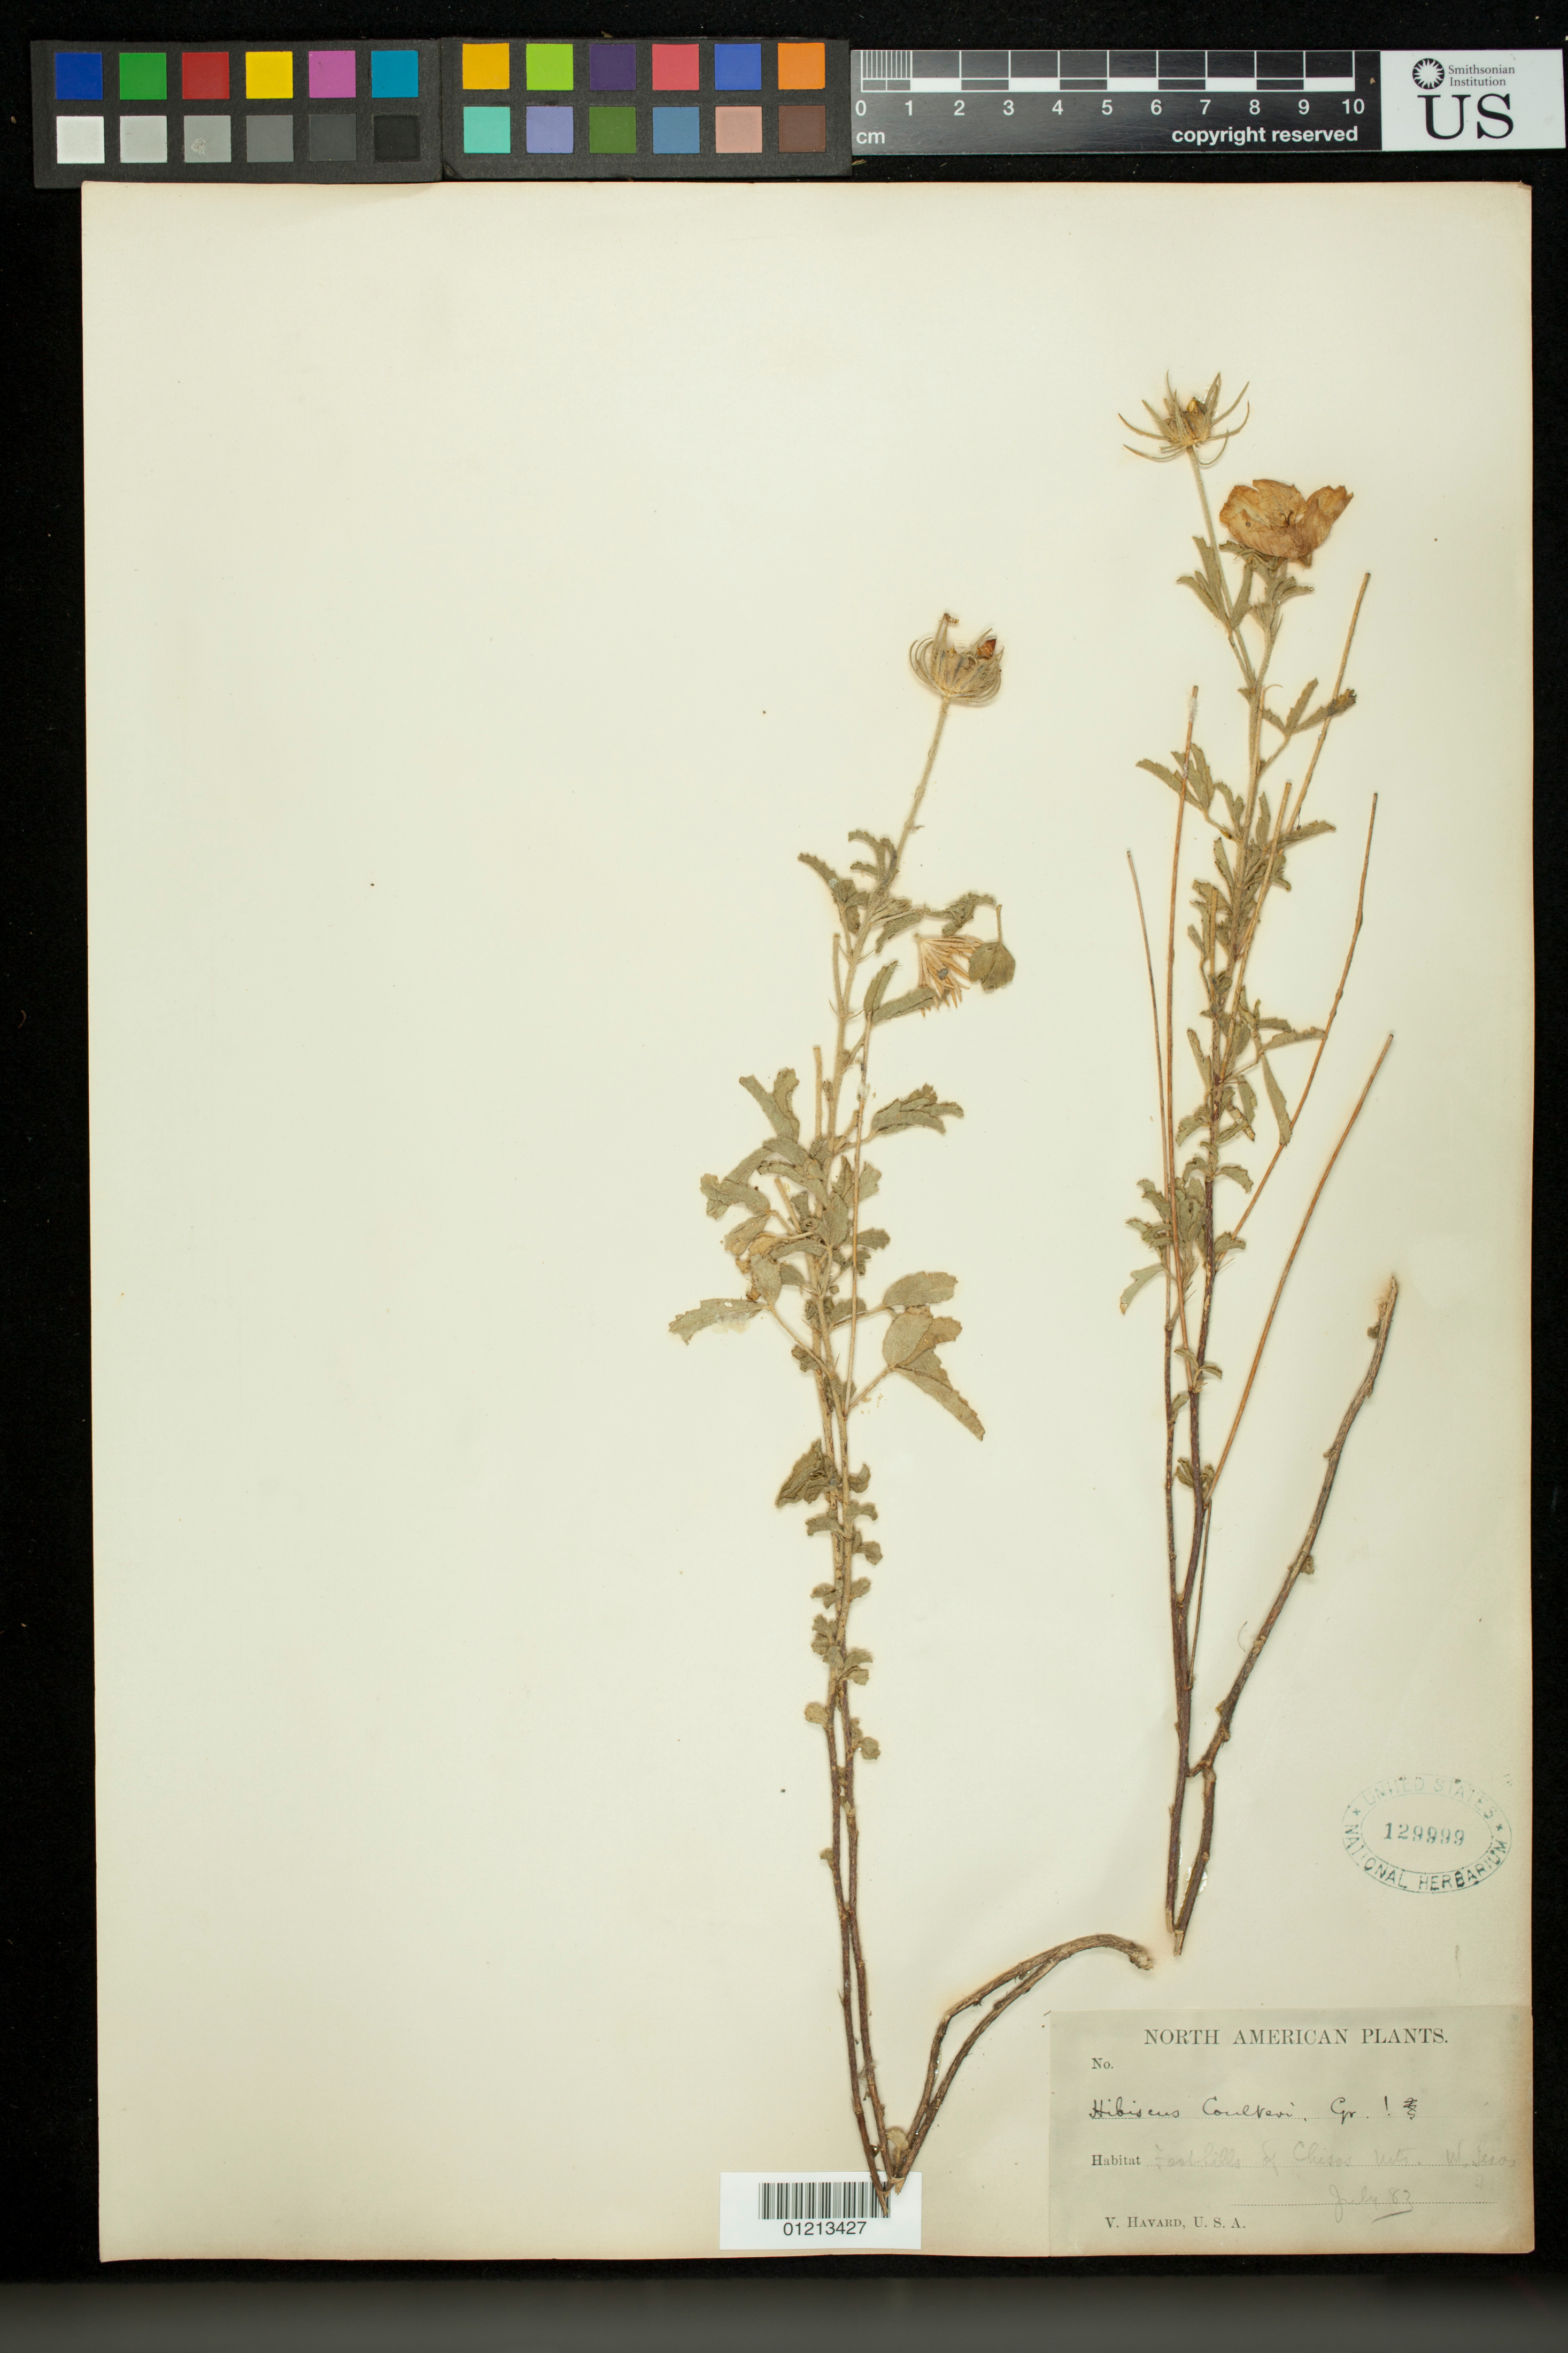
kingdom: Plantae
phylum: Tracheophyta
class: Magnoliopsida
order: Malvales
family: Malvaceae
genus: Hibiscus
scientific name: Hibiscus coulteri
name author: Harv. ex A. Gray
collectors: V. Havard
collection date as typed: Jul 1883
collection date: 1883-07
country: United States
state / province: Texas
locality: Foothills of Chisos Mts., W. Texas.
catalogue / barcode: US 129999